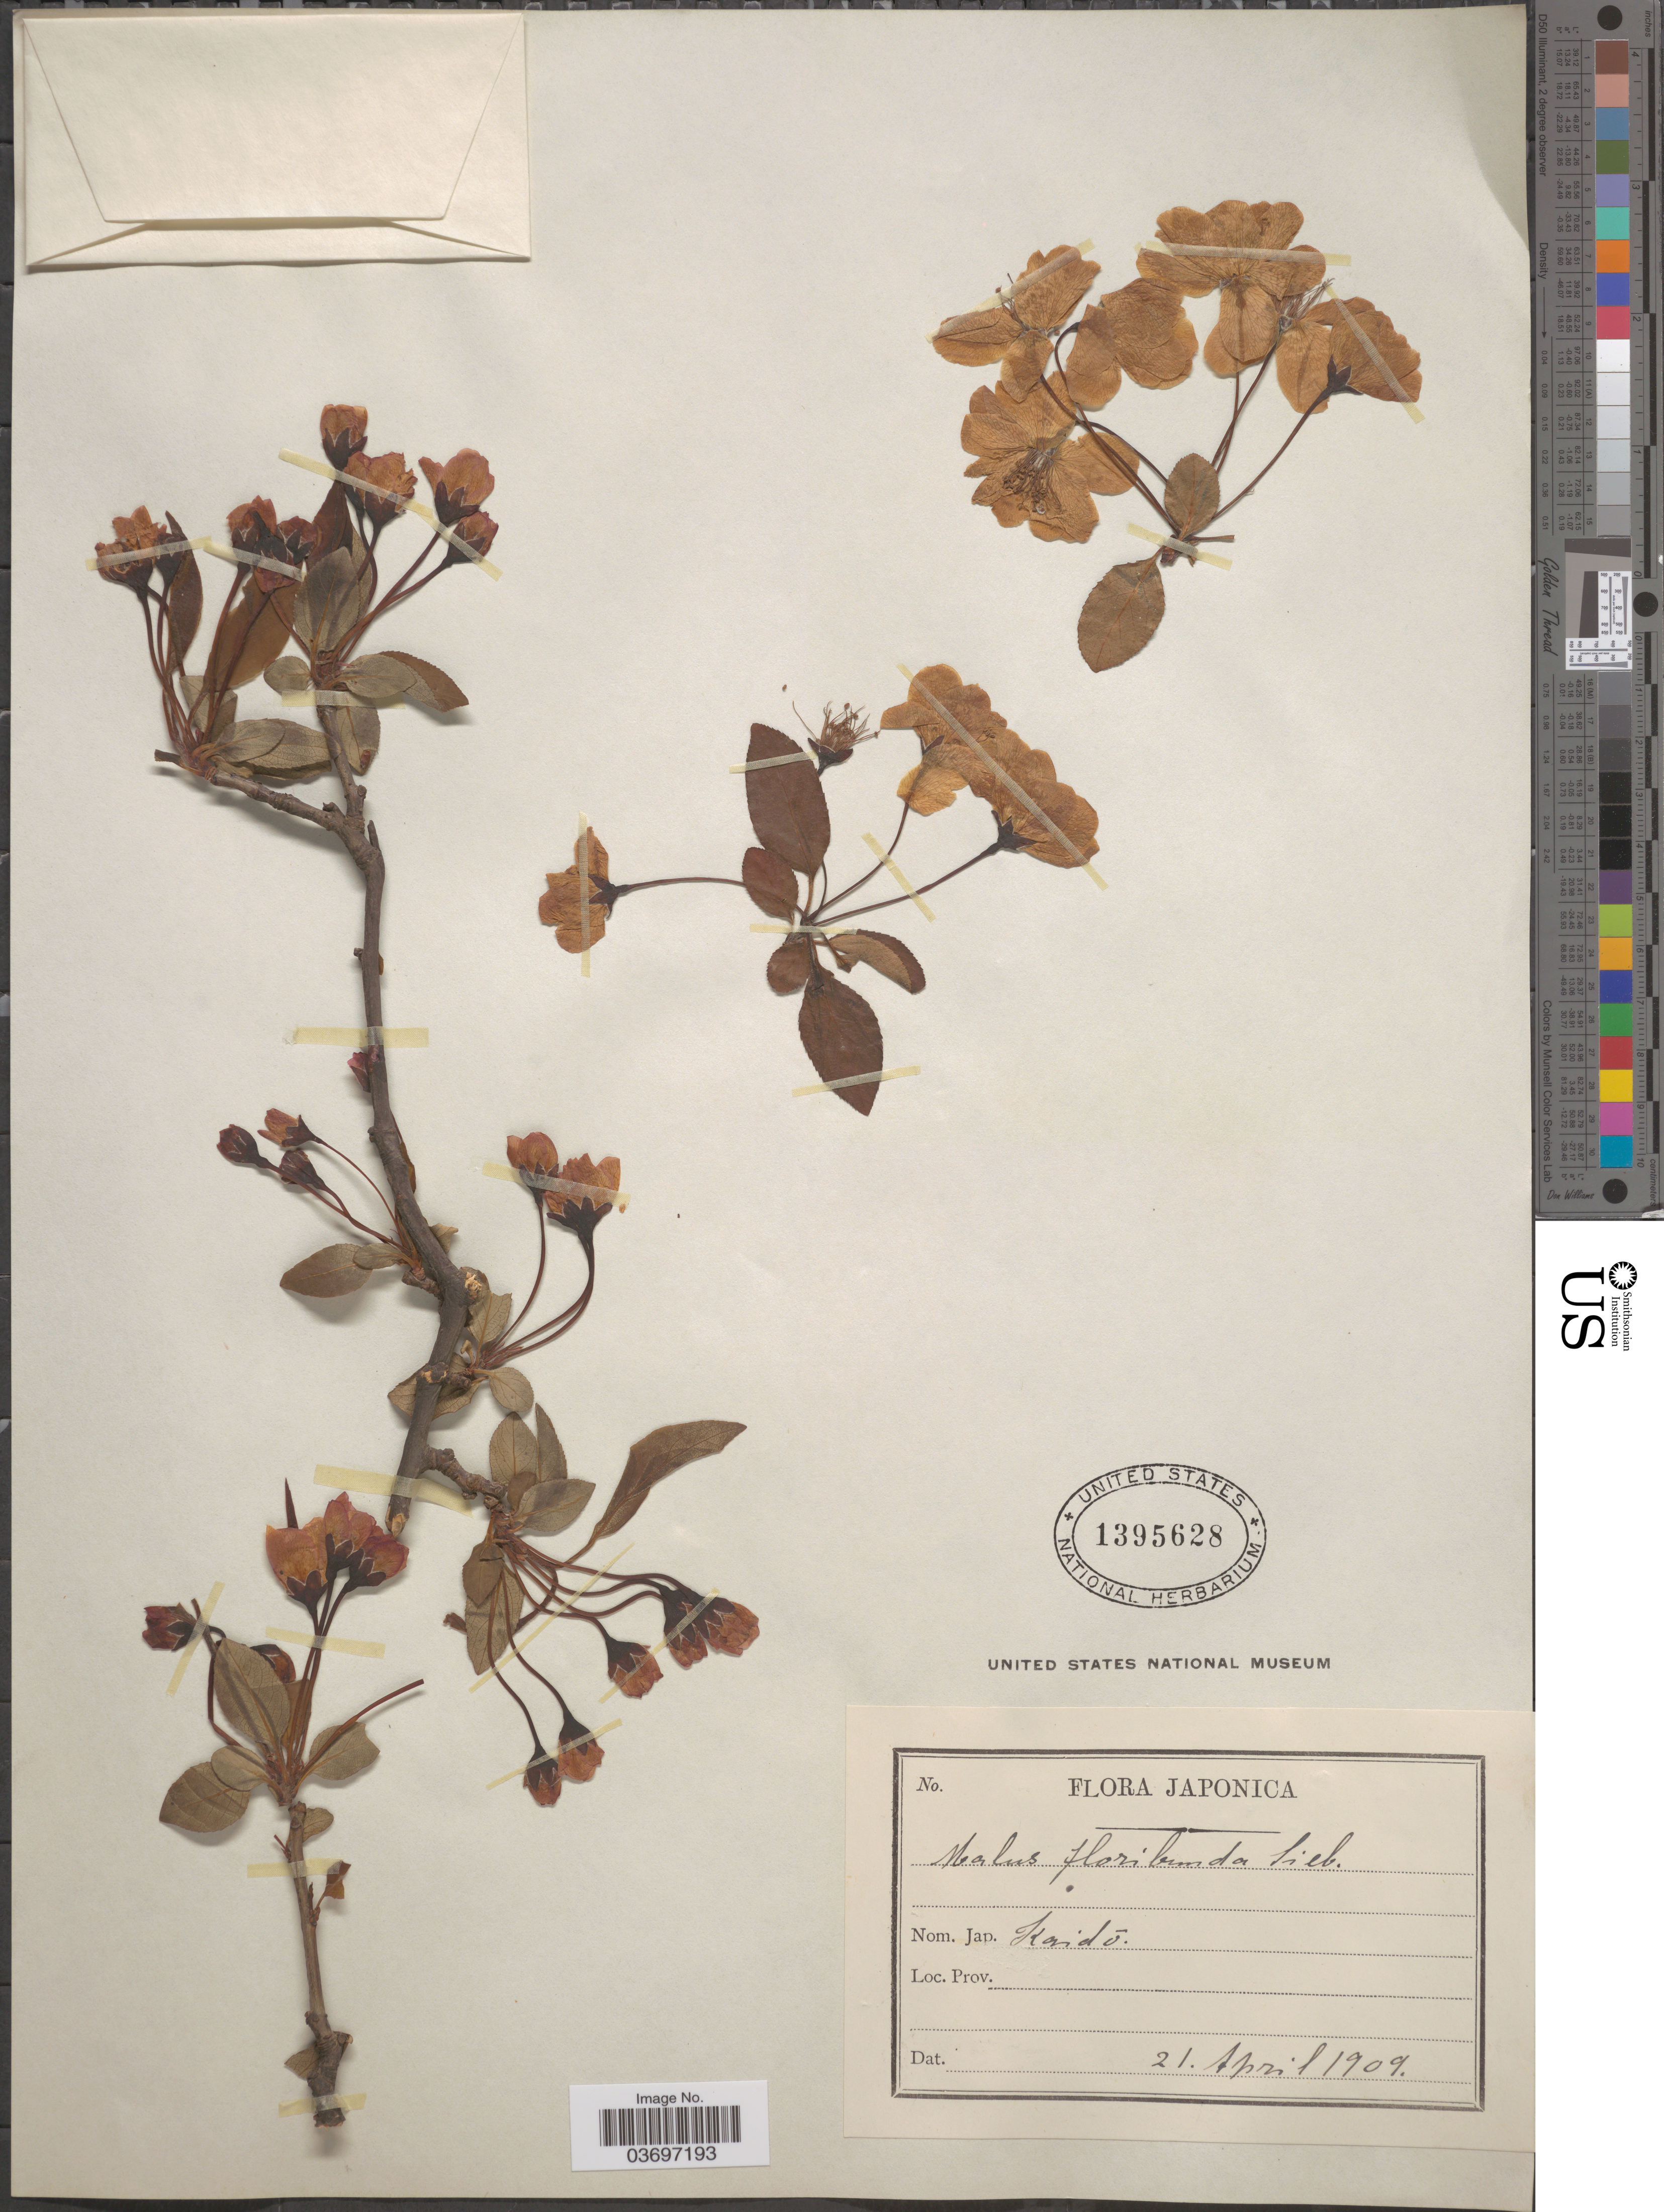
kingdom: Plantae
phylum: Tracheophyta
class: Magnoliopsida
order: Rosales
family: Rosaceae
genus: Malus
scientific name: Malus floribunda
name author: Siebold ex Van Houtte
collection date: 1909-04-21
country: Japan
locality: Japonica.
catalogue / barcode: US 1395628